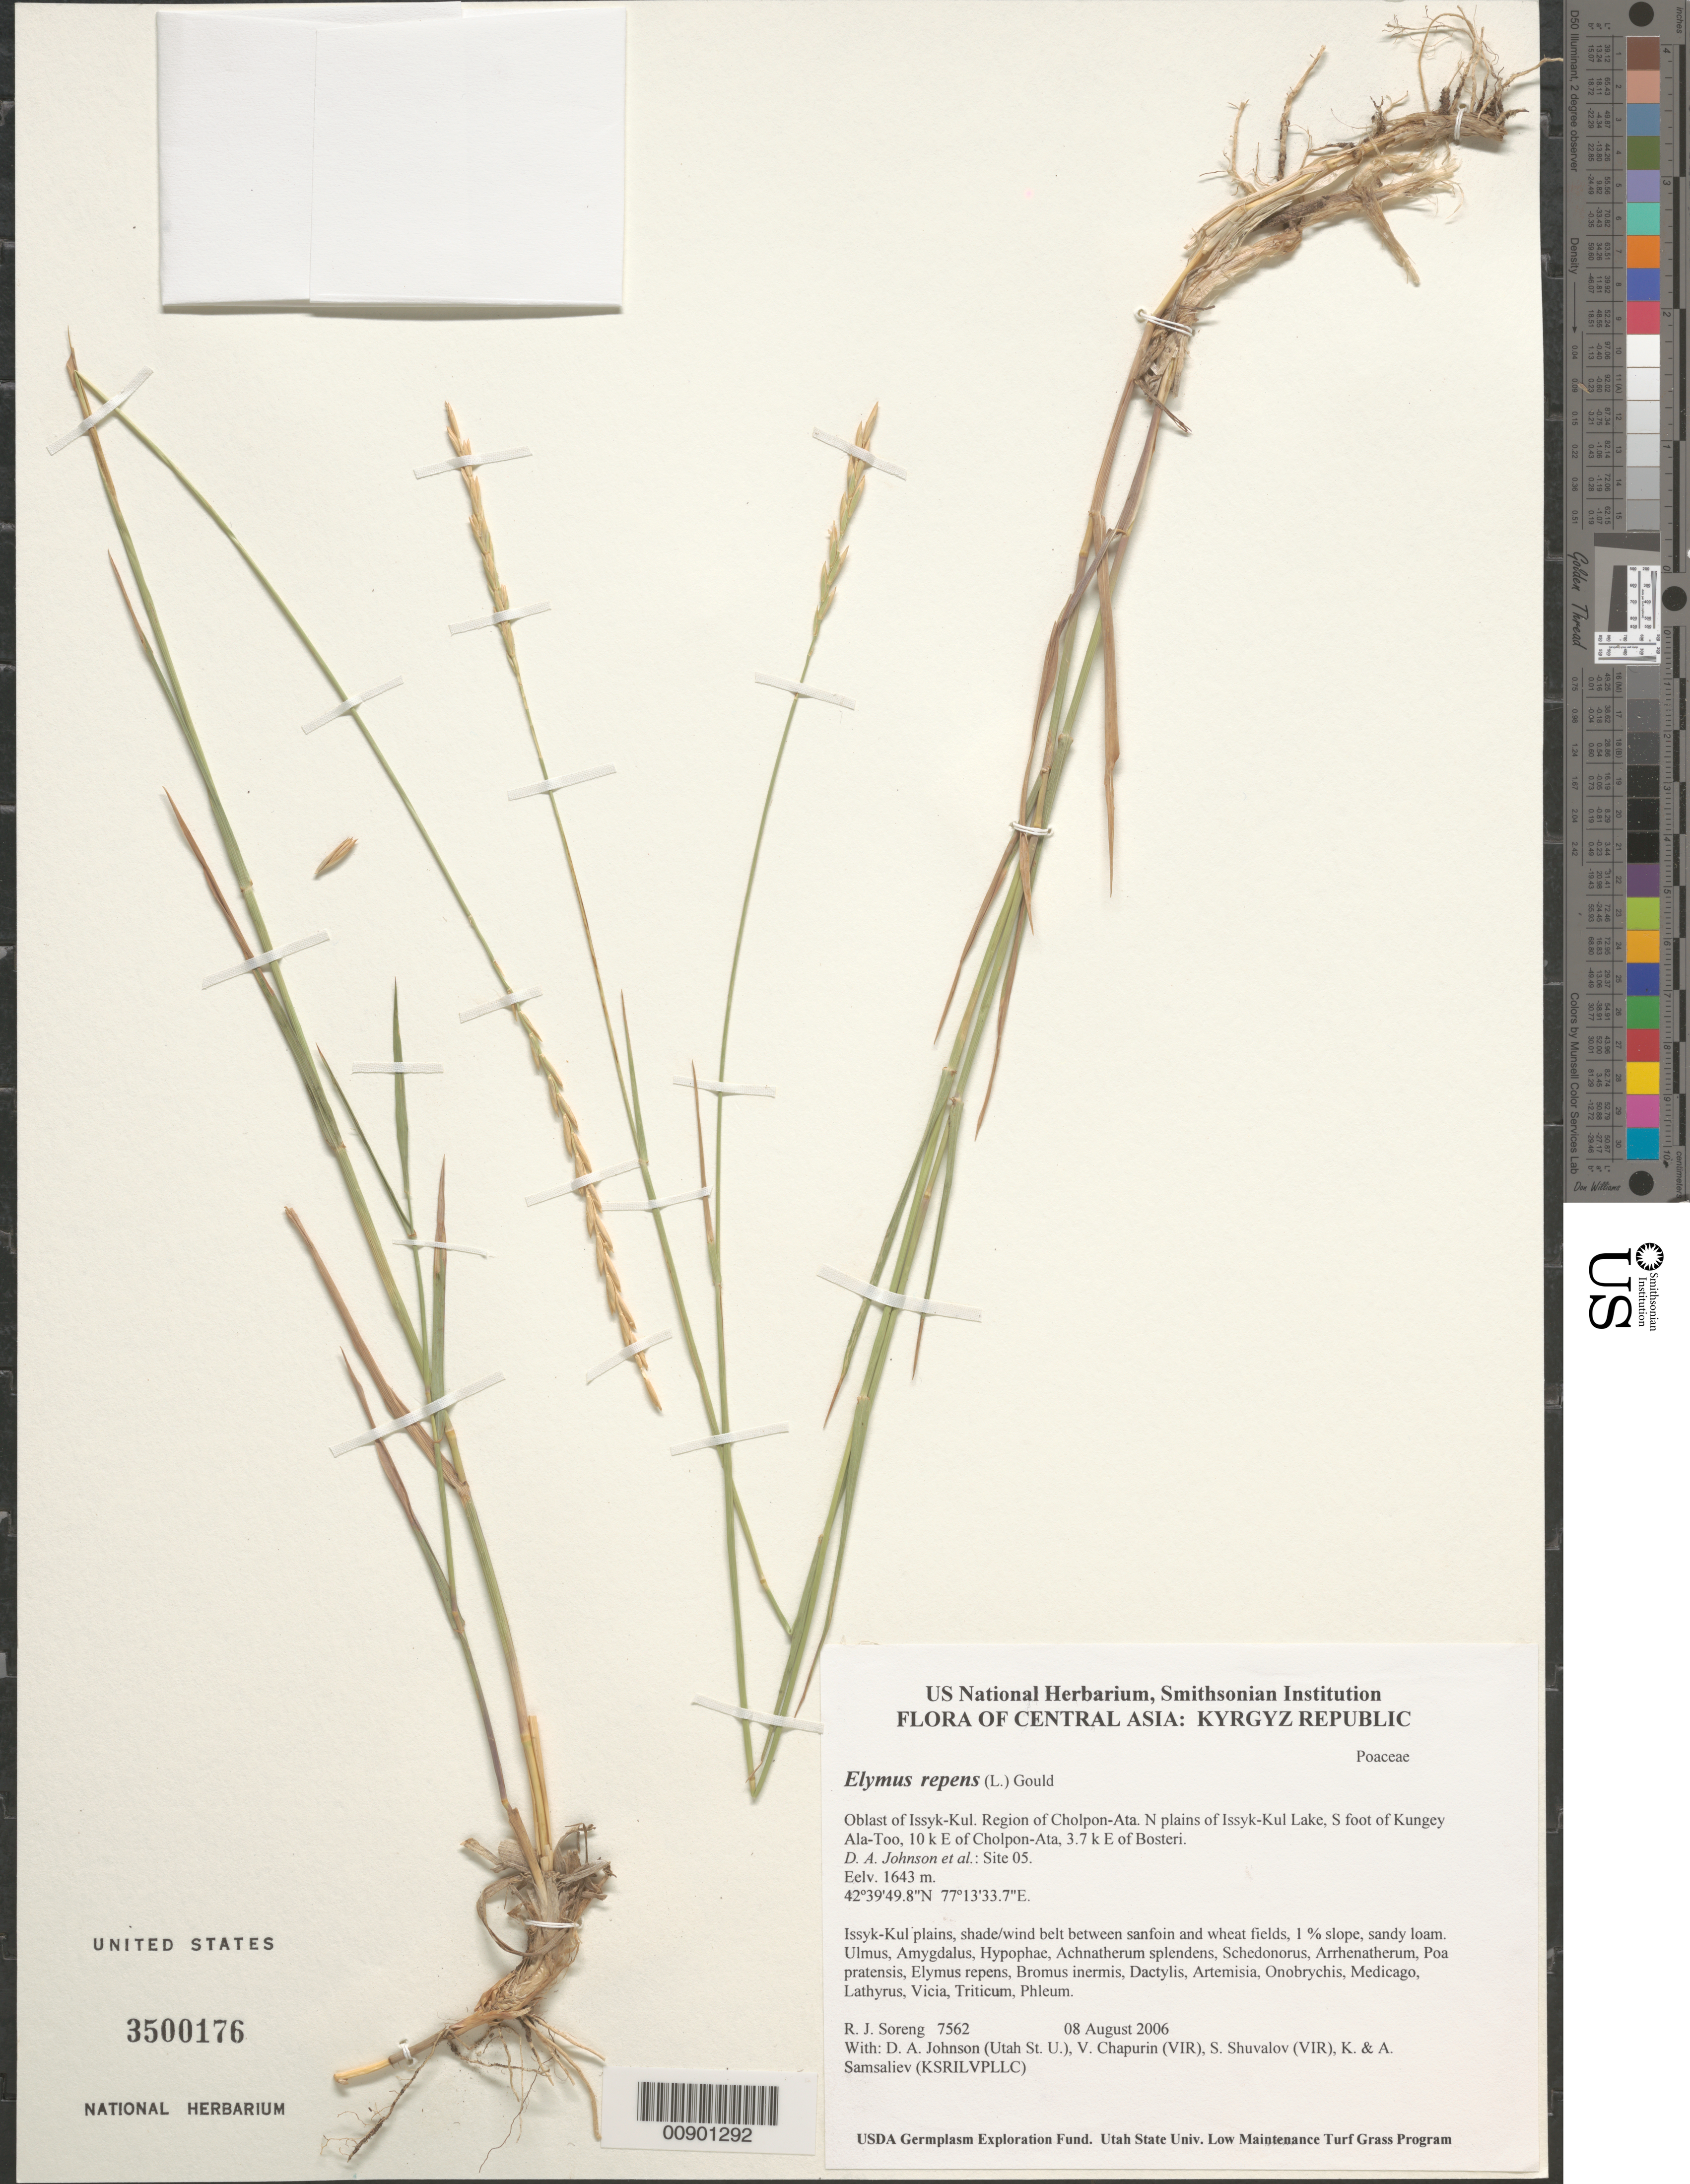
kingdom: Plantae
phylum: Tracheophyta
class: Liliopsida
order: Poales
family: Poaceae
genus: Elymus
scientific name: Elymus repens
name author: (L.) Gould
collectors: R. J. Soreng, D. Johnson, S. Shuvalov, V. Chapurin, K. Samsaliev & A. Samsaliev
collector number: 7562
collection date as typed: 08 Aug 2006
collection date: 2006-08-08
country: Kyrgyzstan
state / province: Ysyk-Kol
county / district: Cholpon-Ata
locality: N plains of Issyk-Kul Lake, S foot of Kungey Ala-Too, 10 km E of Cholpon-Ata, 3.7 km E of Bosteri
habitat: Issyk-Kul plains, shade/wind belt between sanfoin and wheat fields, 1 % slope, sandy loam.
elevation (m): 1643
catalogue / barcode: US 3500176